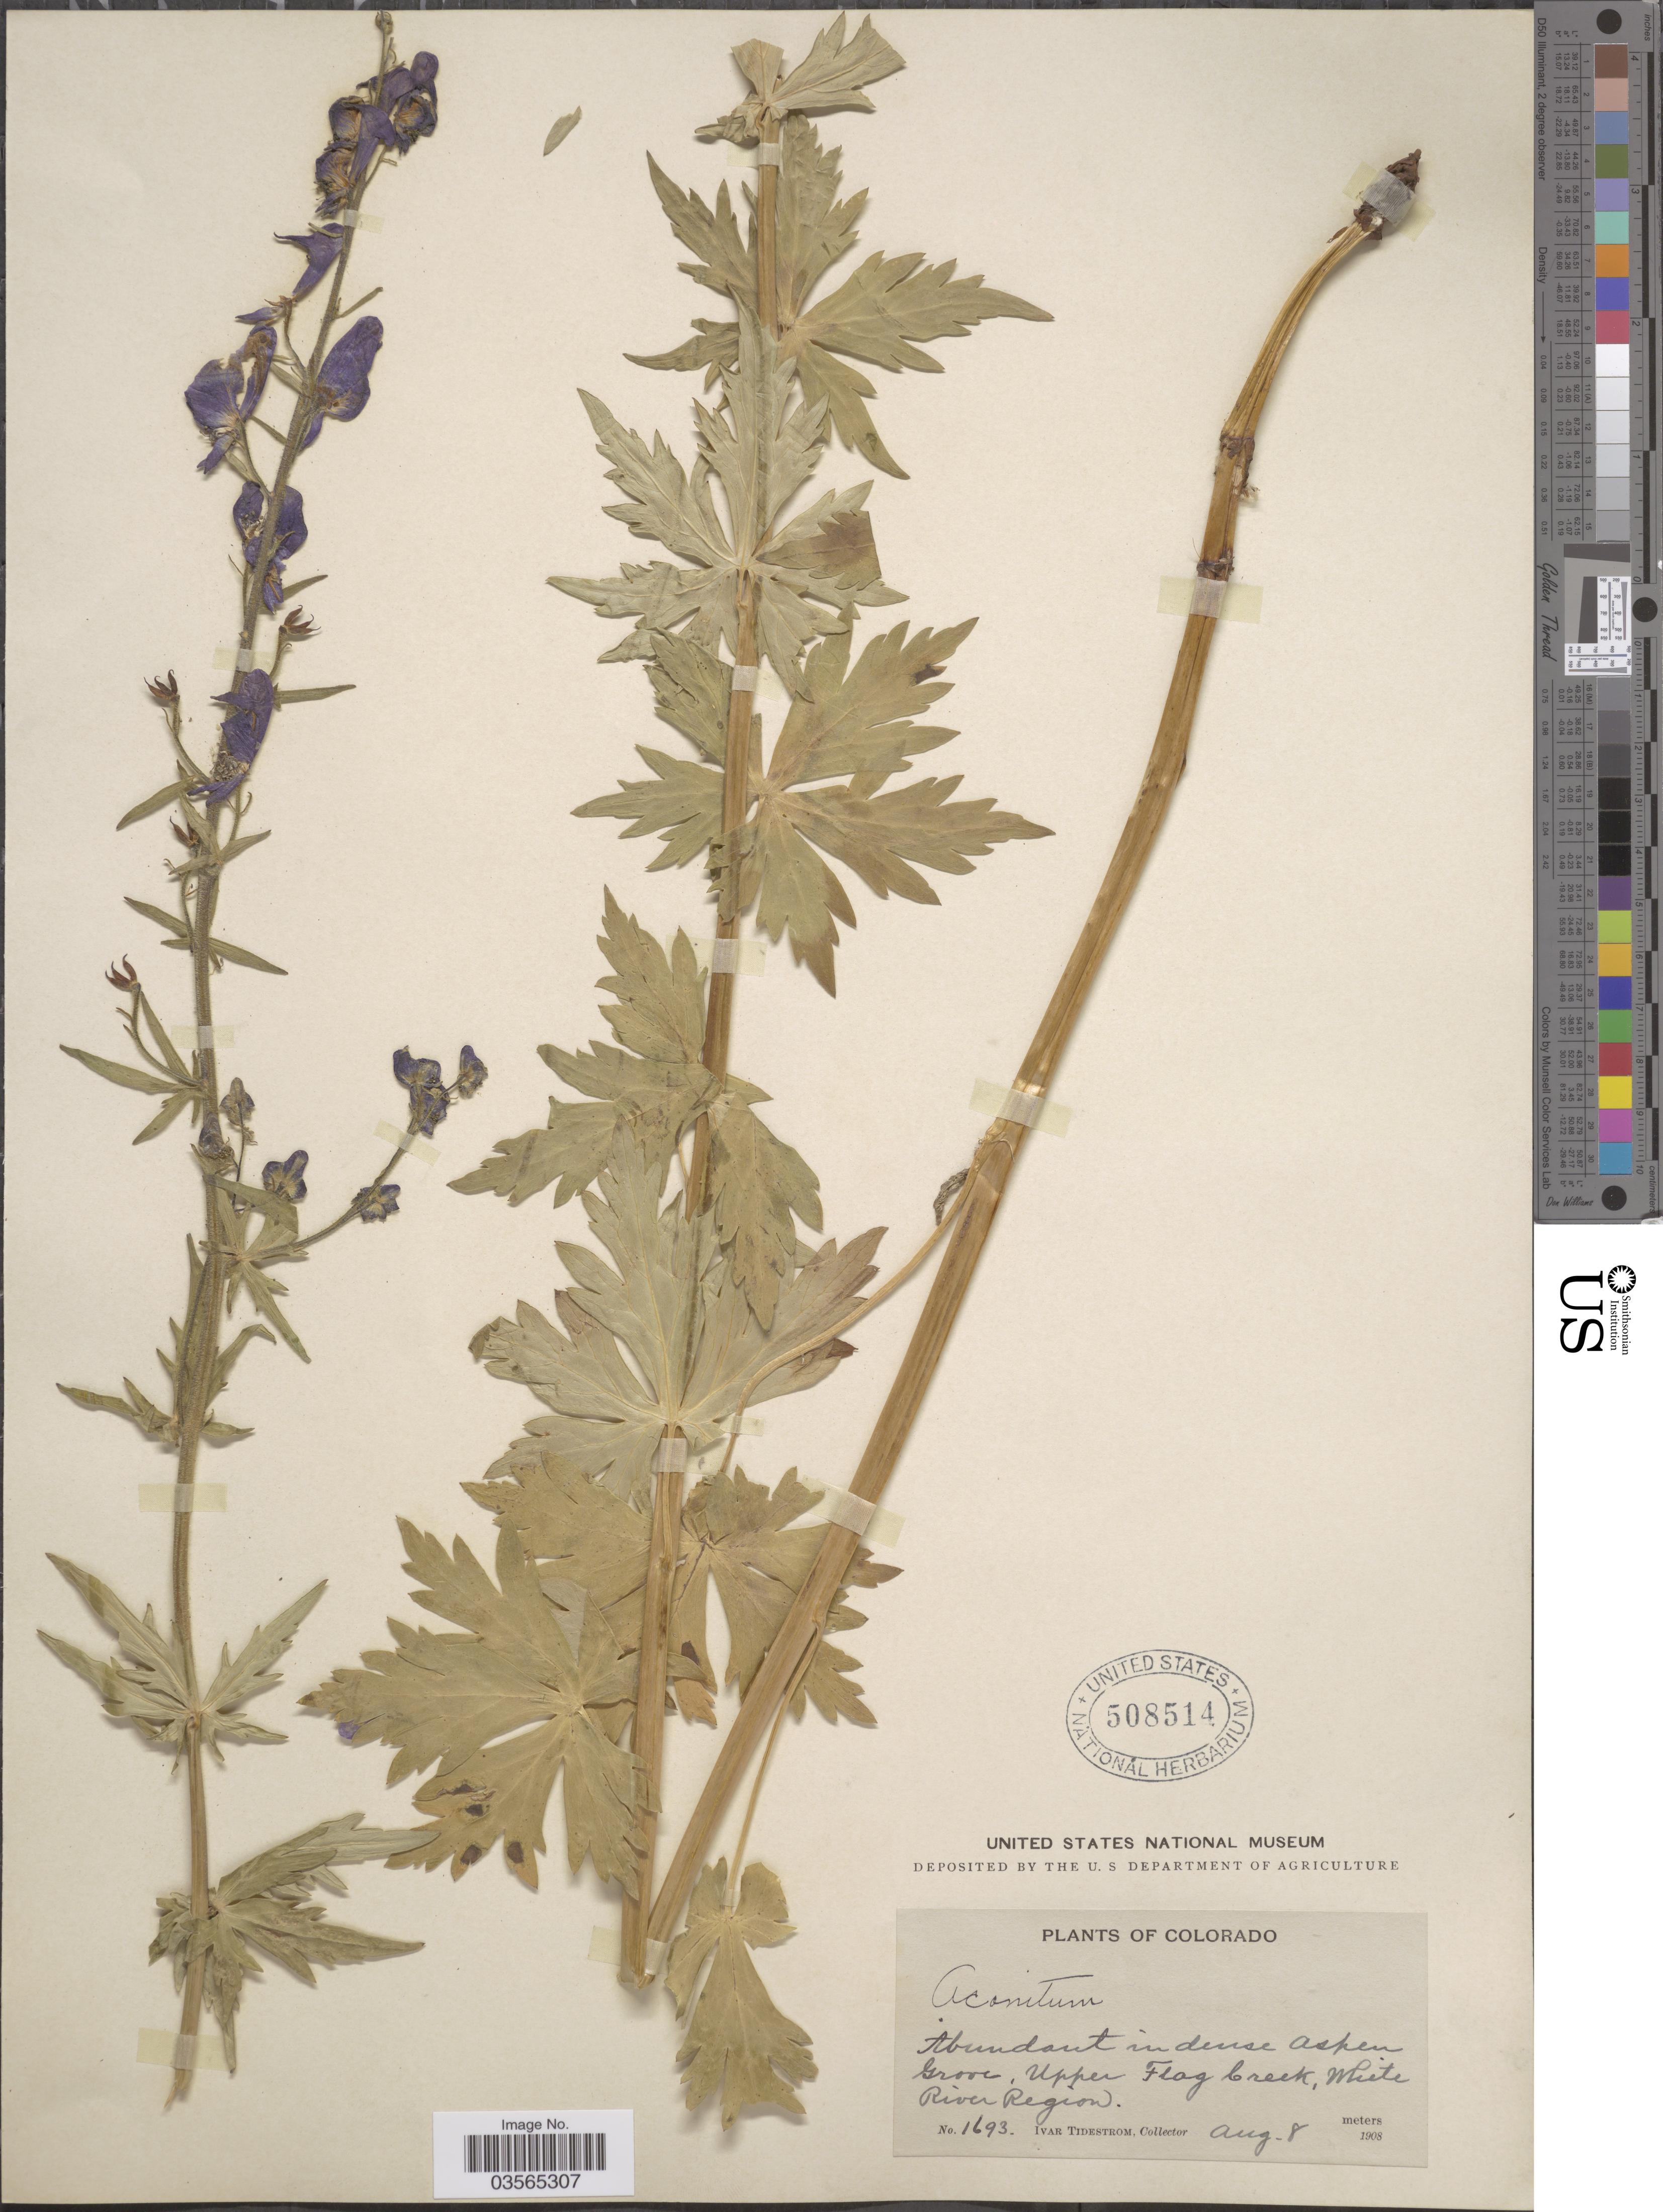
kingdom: Plantae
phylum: Tracheophyta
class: Magnoliopsida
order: Ranunculales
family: Ranunculaceae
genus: Aconitum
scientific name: Aconitum bakeri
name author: Greene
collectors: I. F. Tidestrom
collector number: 1693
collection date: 1908-08-08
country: United States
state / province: Colorado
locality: Aspen Grove, Upper Flag Creek, White River Region.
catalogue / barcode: US 508514